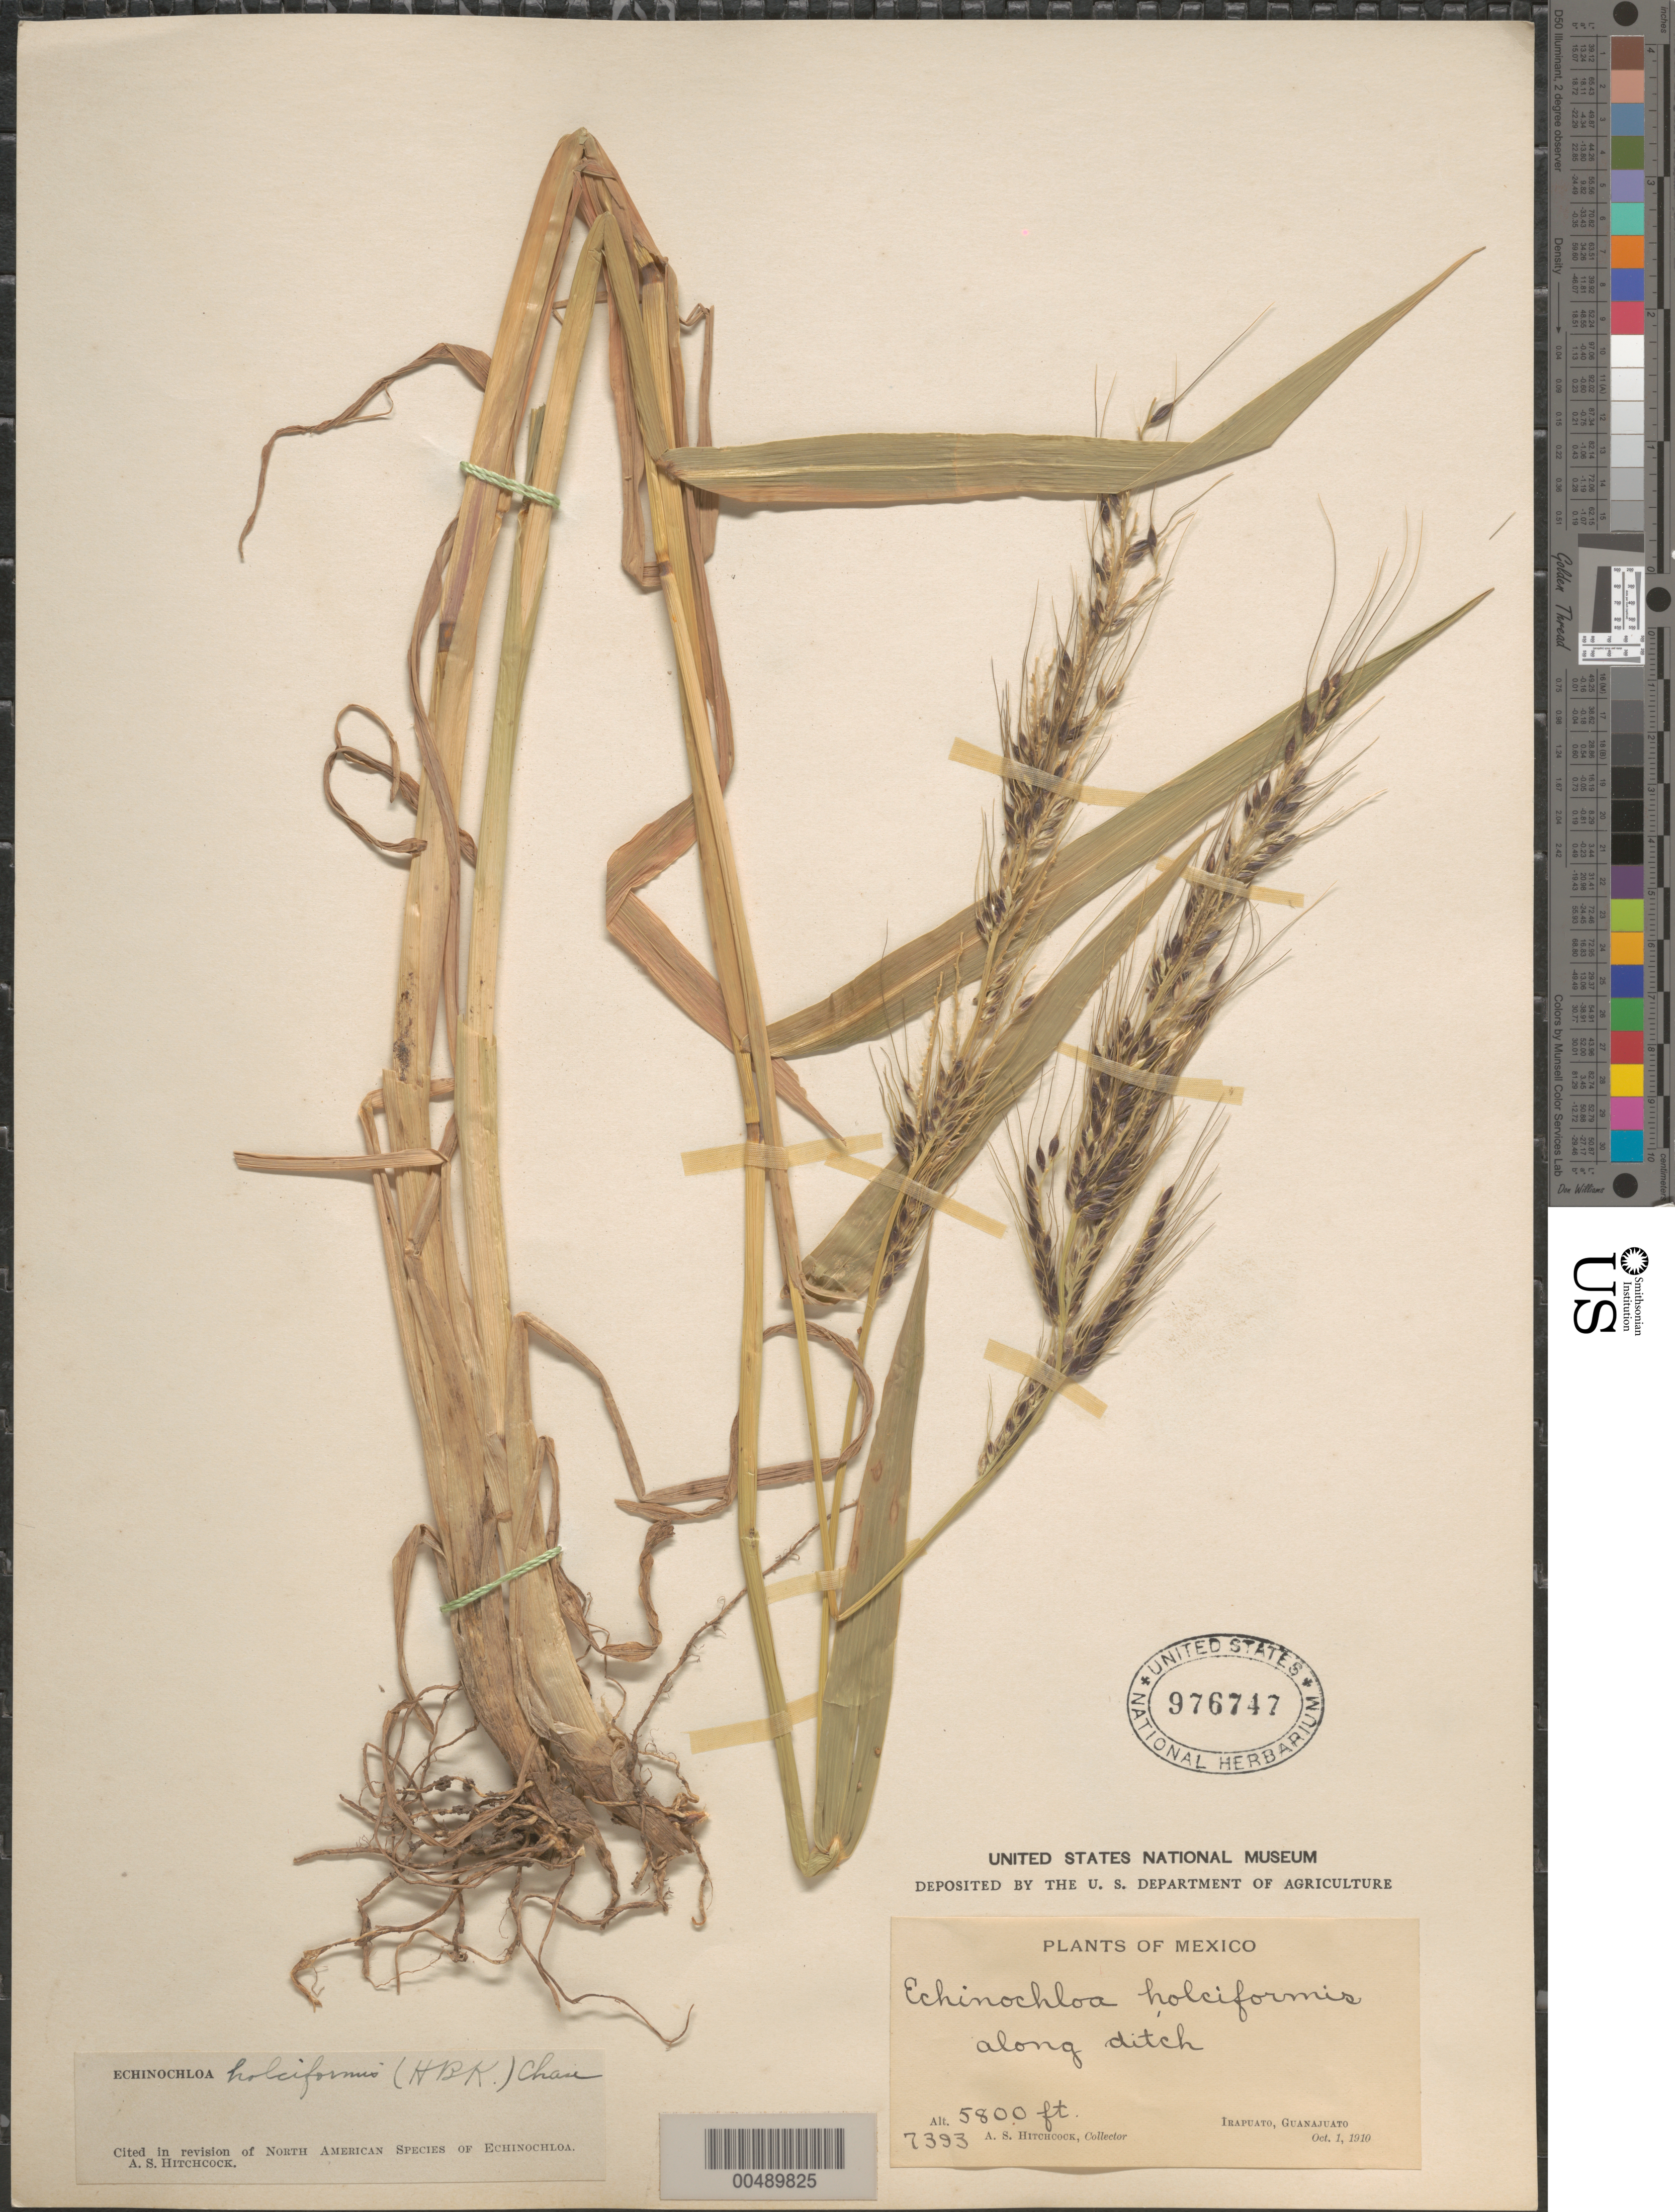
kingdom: Plantae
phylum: Tracheophyta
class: Liliopsida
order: Poales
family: Poaceae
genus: Echinochloa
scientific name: Echinochloa holciformis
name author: (Kunth) Chase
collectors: A. S. Hitchcock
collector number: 7393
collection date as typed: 1 Oct 1910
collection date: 1910-10-01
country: Mexico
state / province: Guanajuato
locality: Irapuato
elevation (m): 1768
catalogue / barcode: US 976747